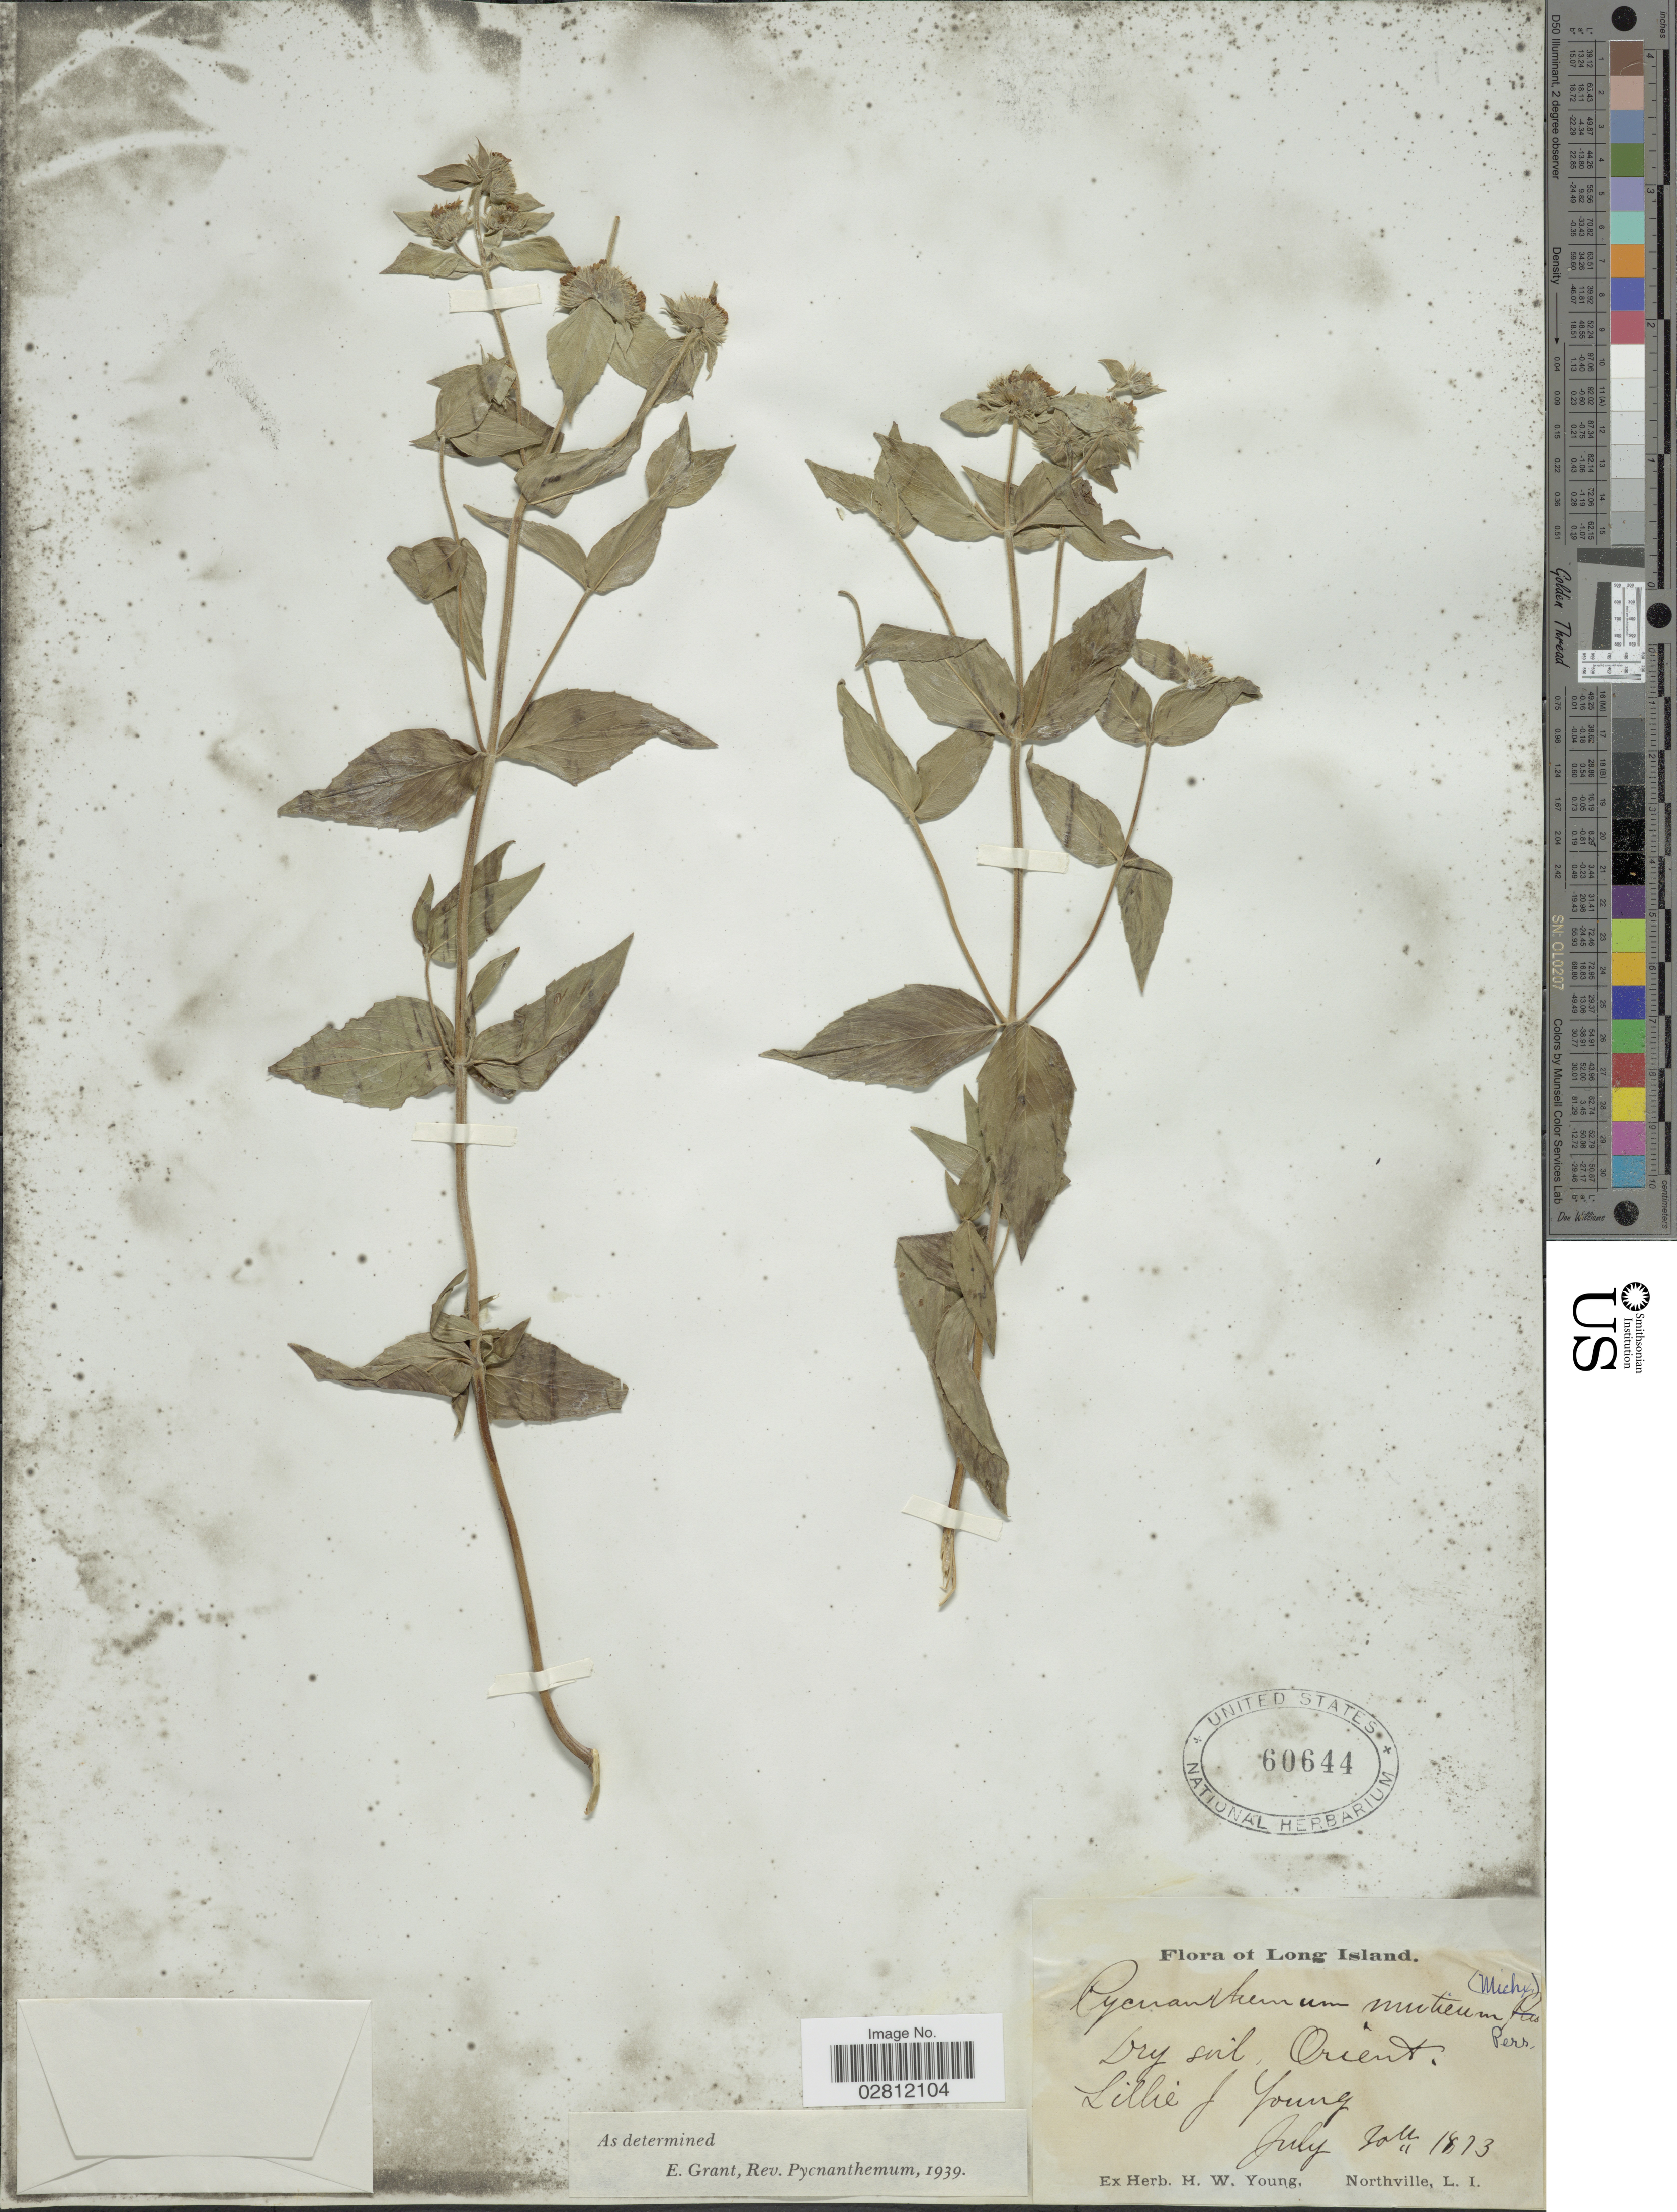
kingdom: Plantae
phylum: Tracheophyta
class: Magnoliopsida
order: Lamiales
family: Lamiaceae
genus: Pycnanthemum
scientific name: Pycnanthemum muticum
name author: (Michx.) Pers.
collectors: L. Young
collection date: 1873-07-30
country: United States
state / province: New York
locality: Long Island. Orient.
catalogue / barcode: US 60644